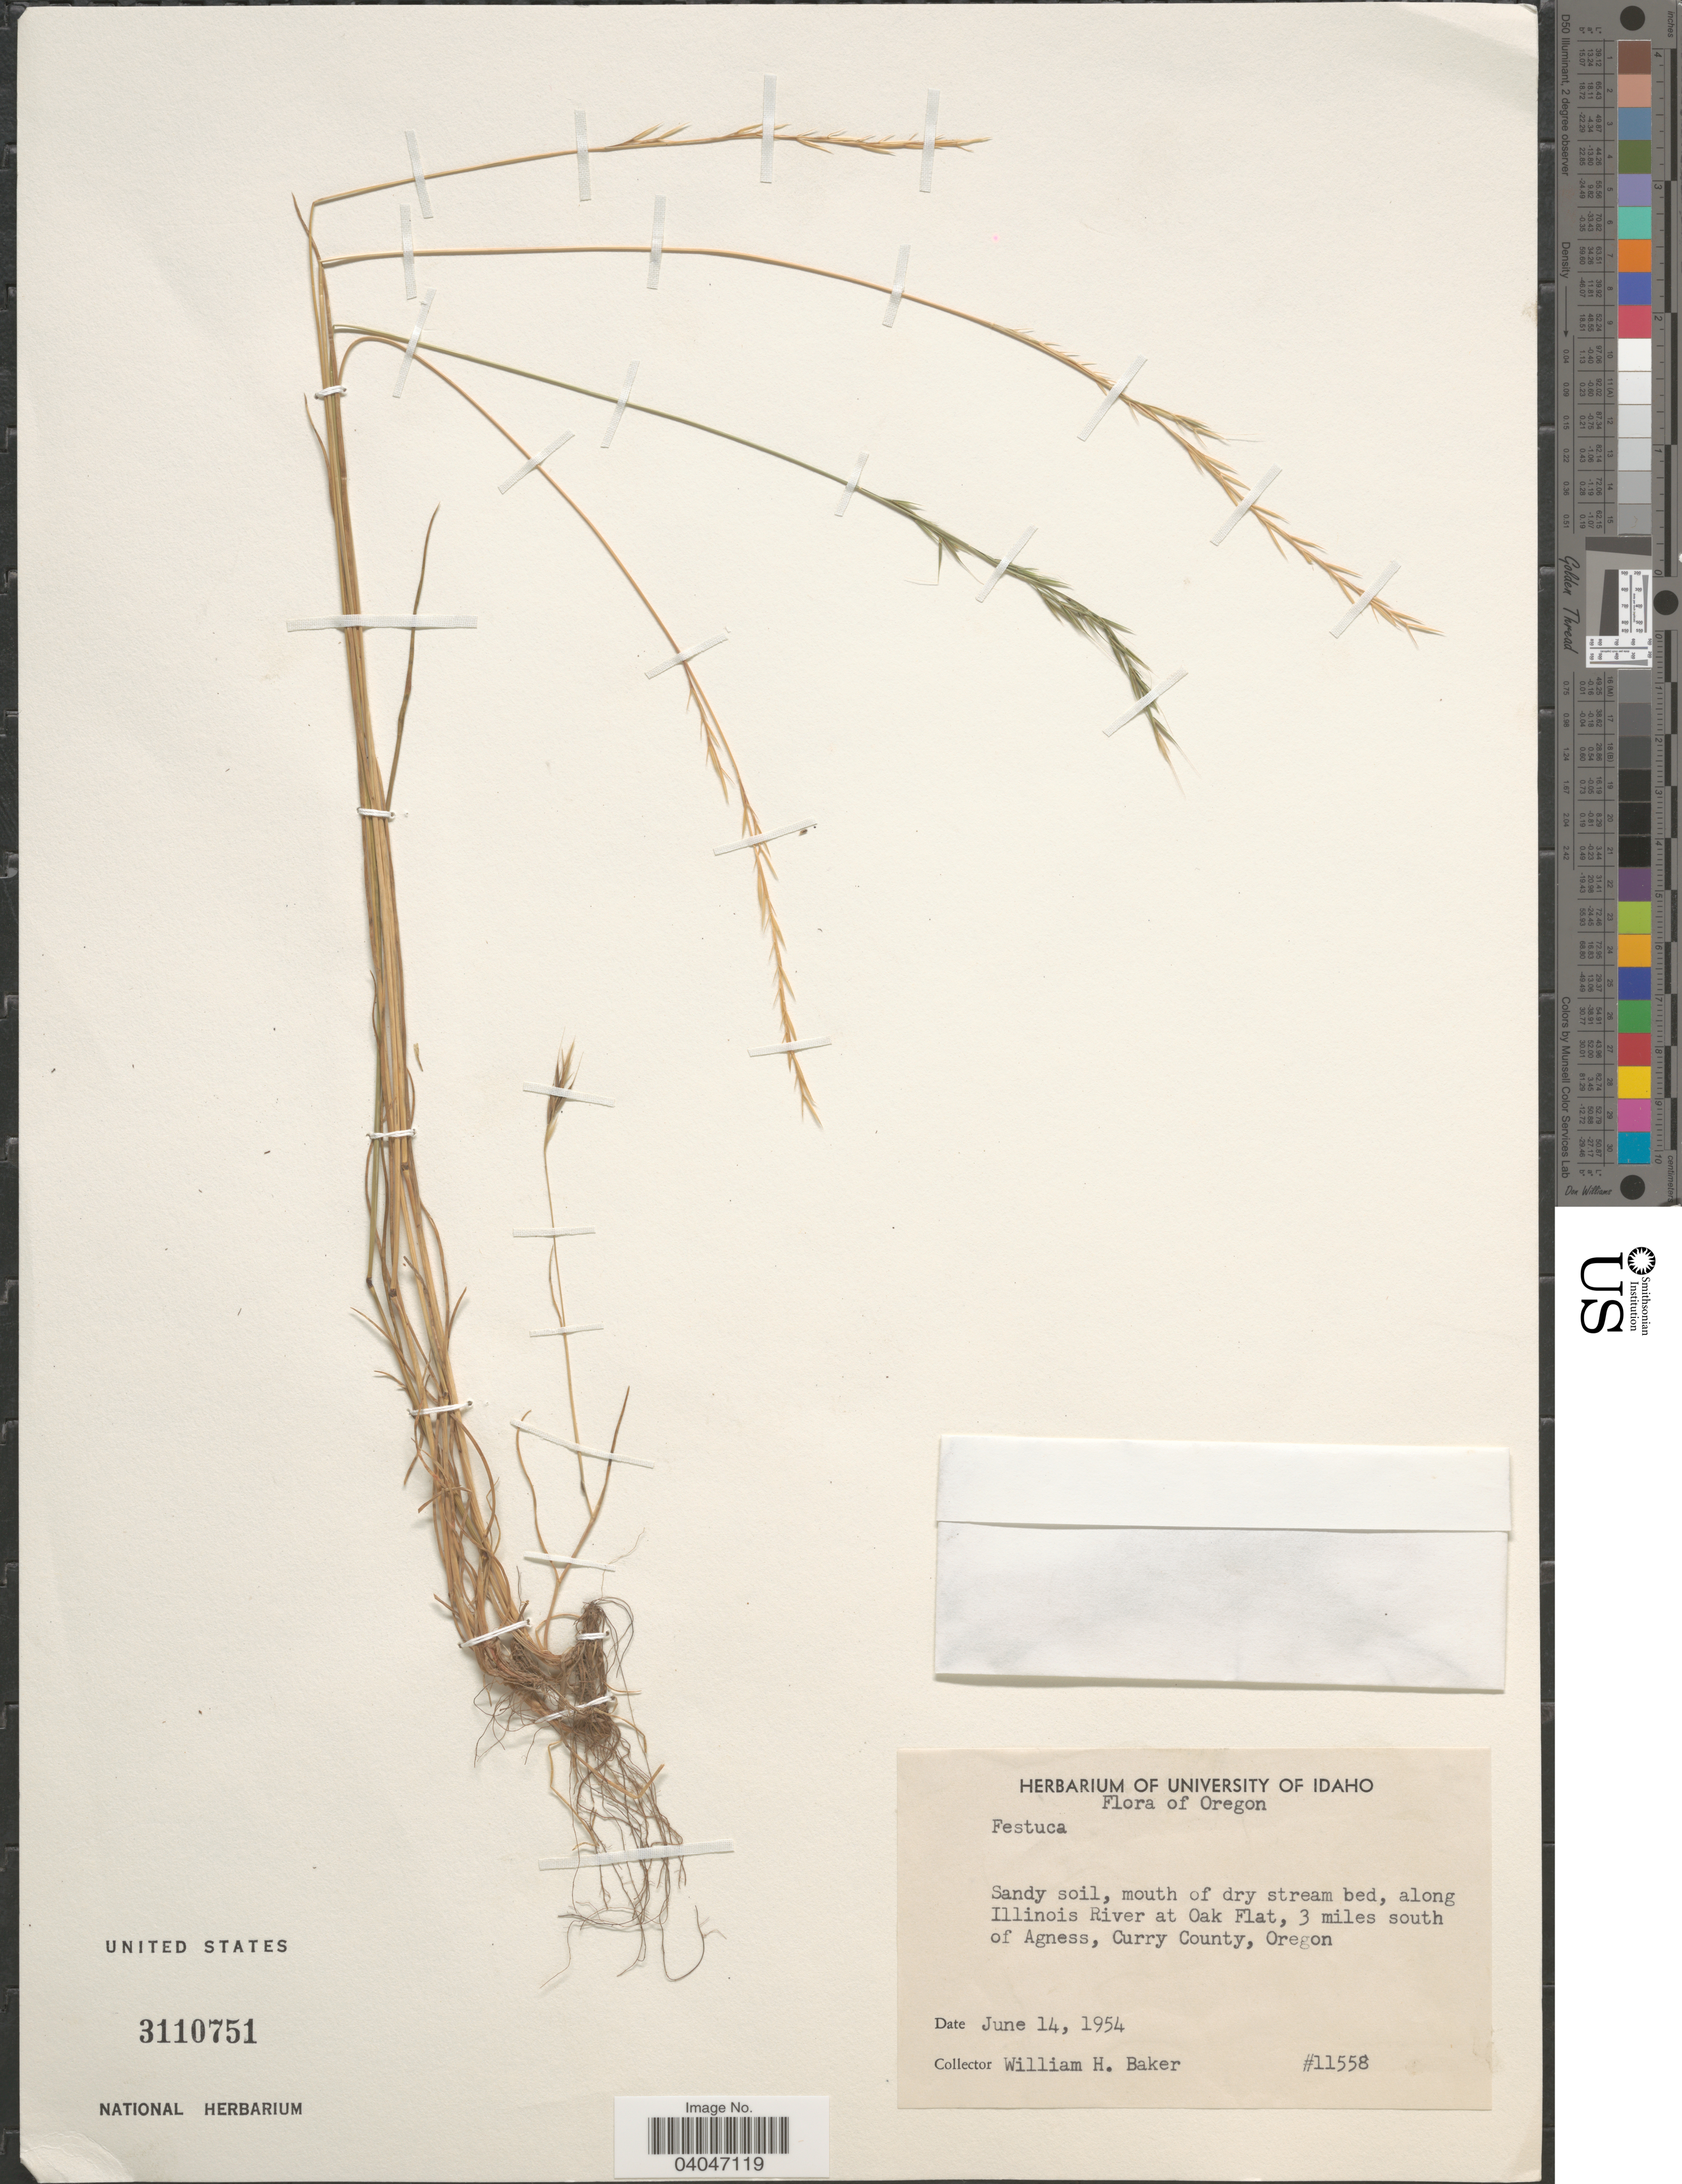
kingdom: Plantae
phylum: Tracheophyta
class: Liliopsida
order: Poales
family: Poaceae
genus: Festuca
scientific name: Festuca sp.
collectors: W. H. Baker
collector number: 11558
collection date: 1954-06-14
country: United States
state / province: Oregon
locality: Sandy soil, mouth of dry stream bed, along Illinois River at Oak Flat, 3 miles south of Agness, Curry County.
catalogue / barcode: US 3110751